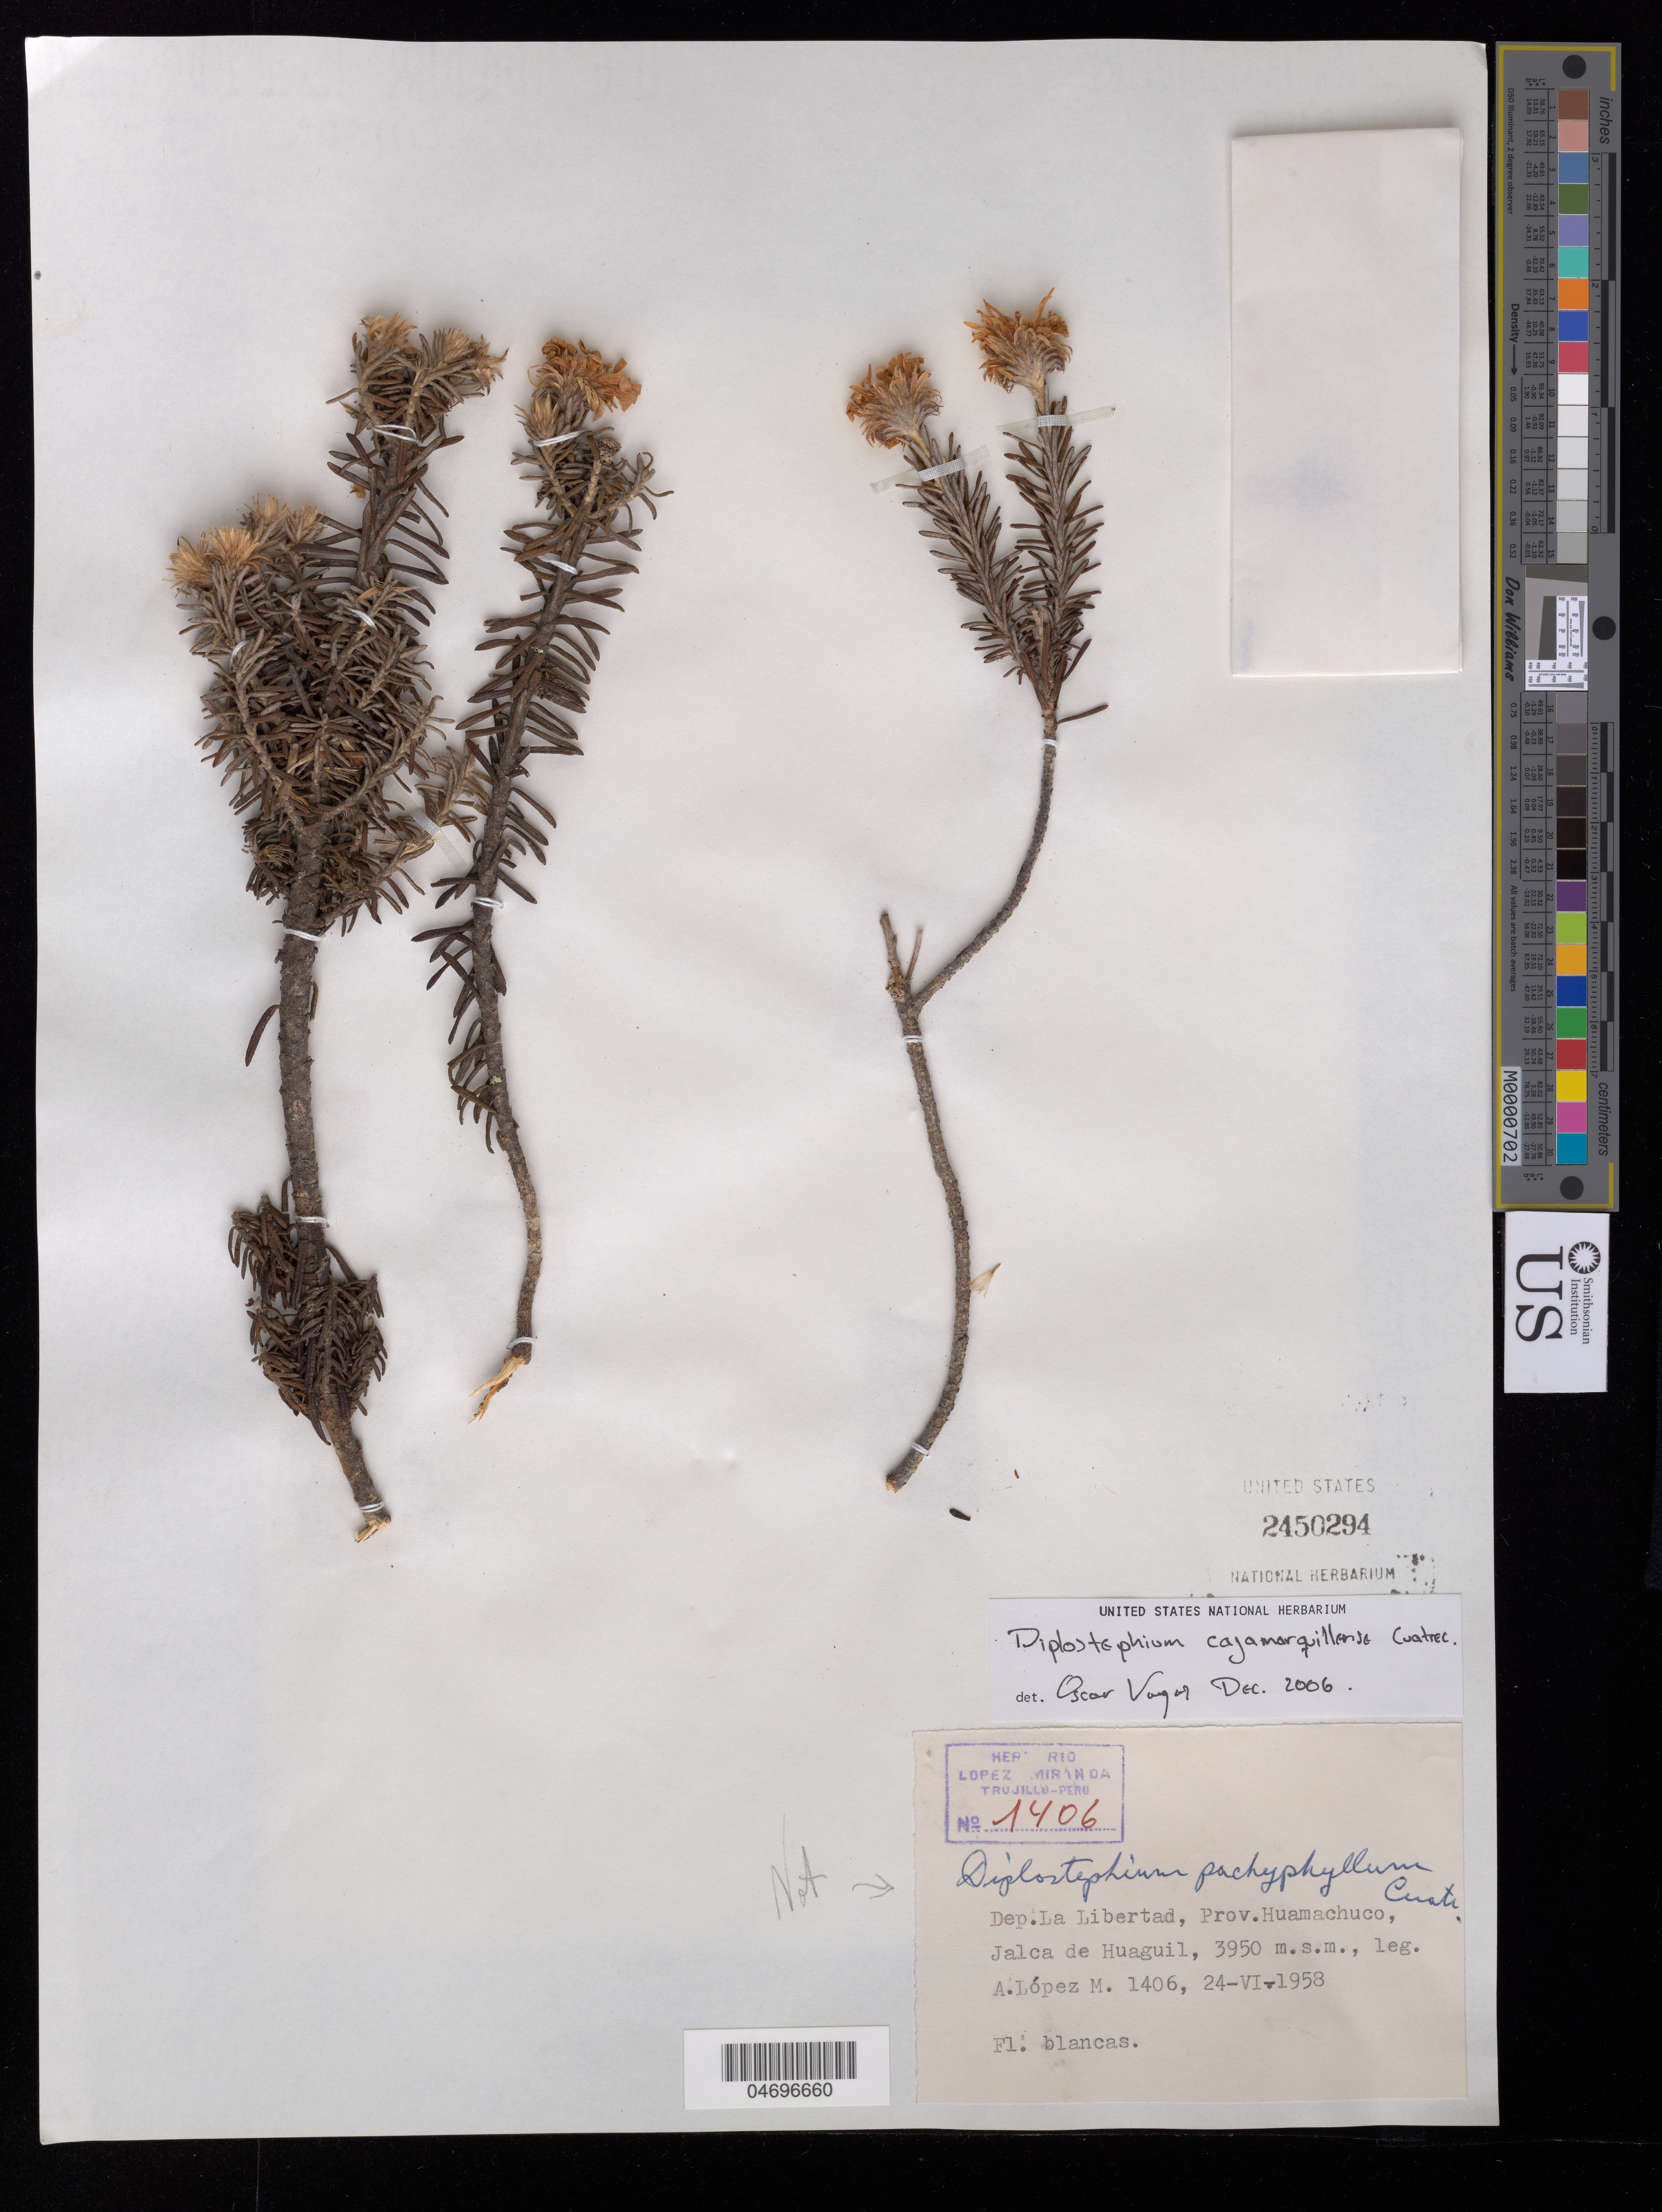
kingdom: Plantae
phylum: Tracheophyta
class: Magnoliopsida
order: Asterales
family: Asteraceae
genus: Diplostephium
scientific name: Diplostephium cajamarquillense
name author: Cuatrec.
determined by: Vargas, Oscar M.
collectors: A. López M.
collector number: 1406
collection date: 1958-06-24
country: Peru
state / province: La Libertad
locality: Prov. Huamachuco, Jalca de Huaguil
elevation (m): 3950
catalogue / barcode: US 2450294